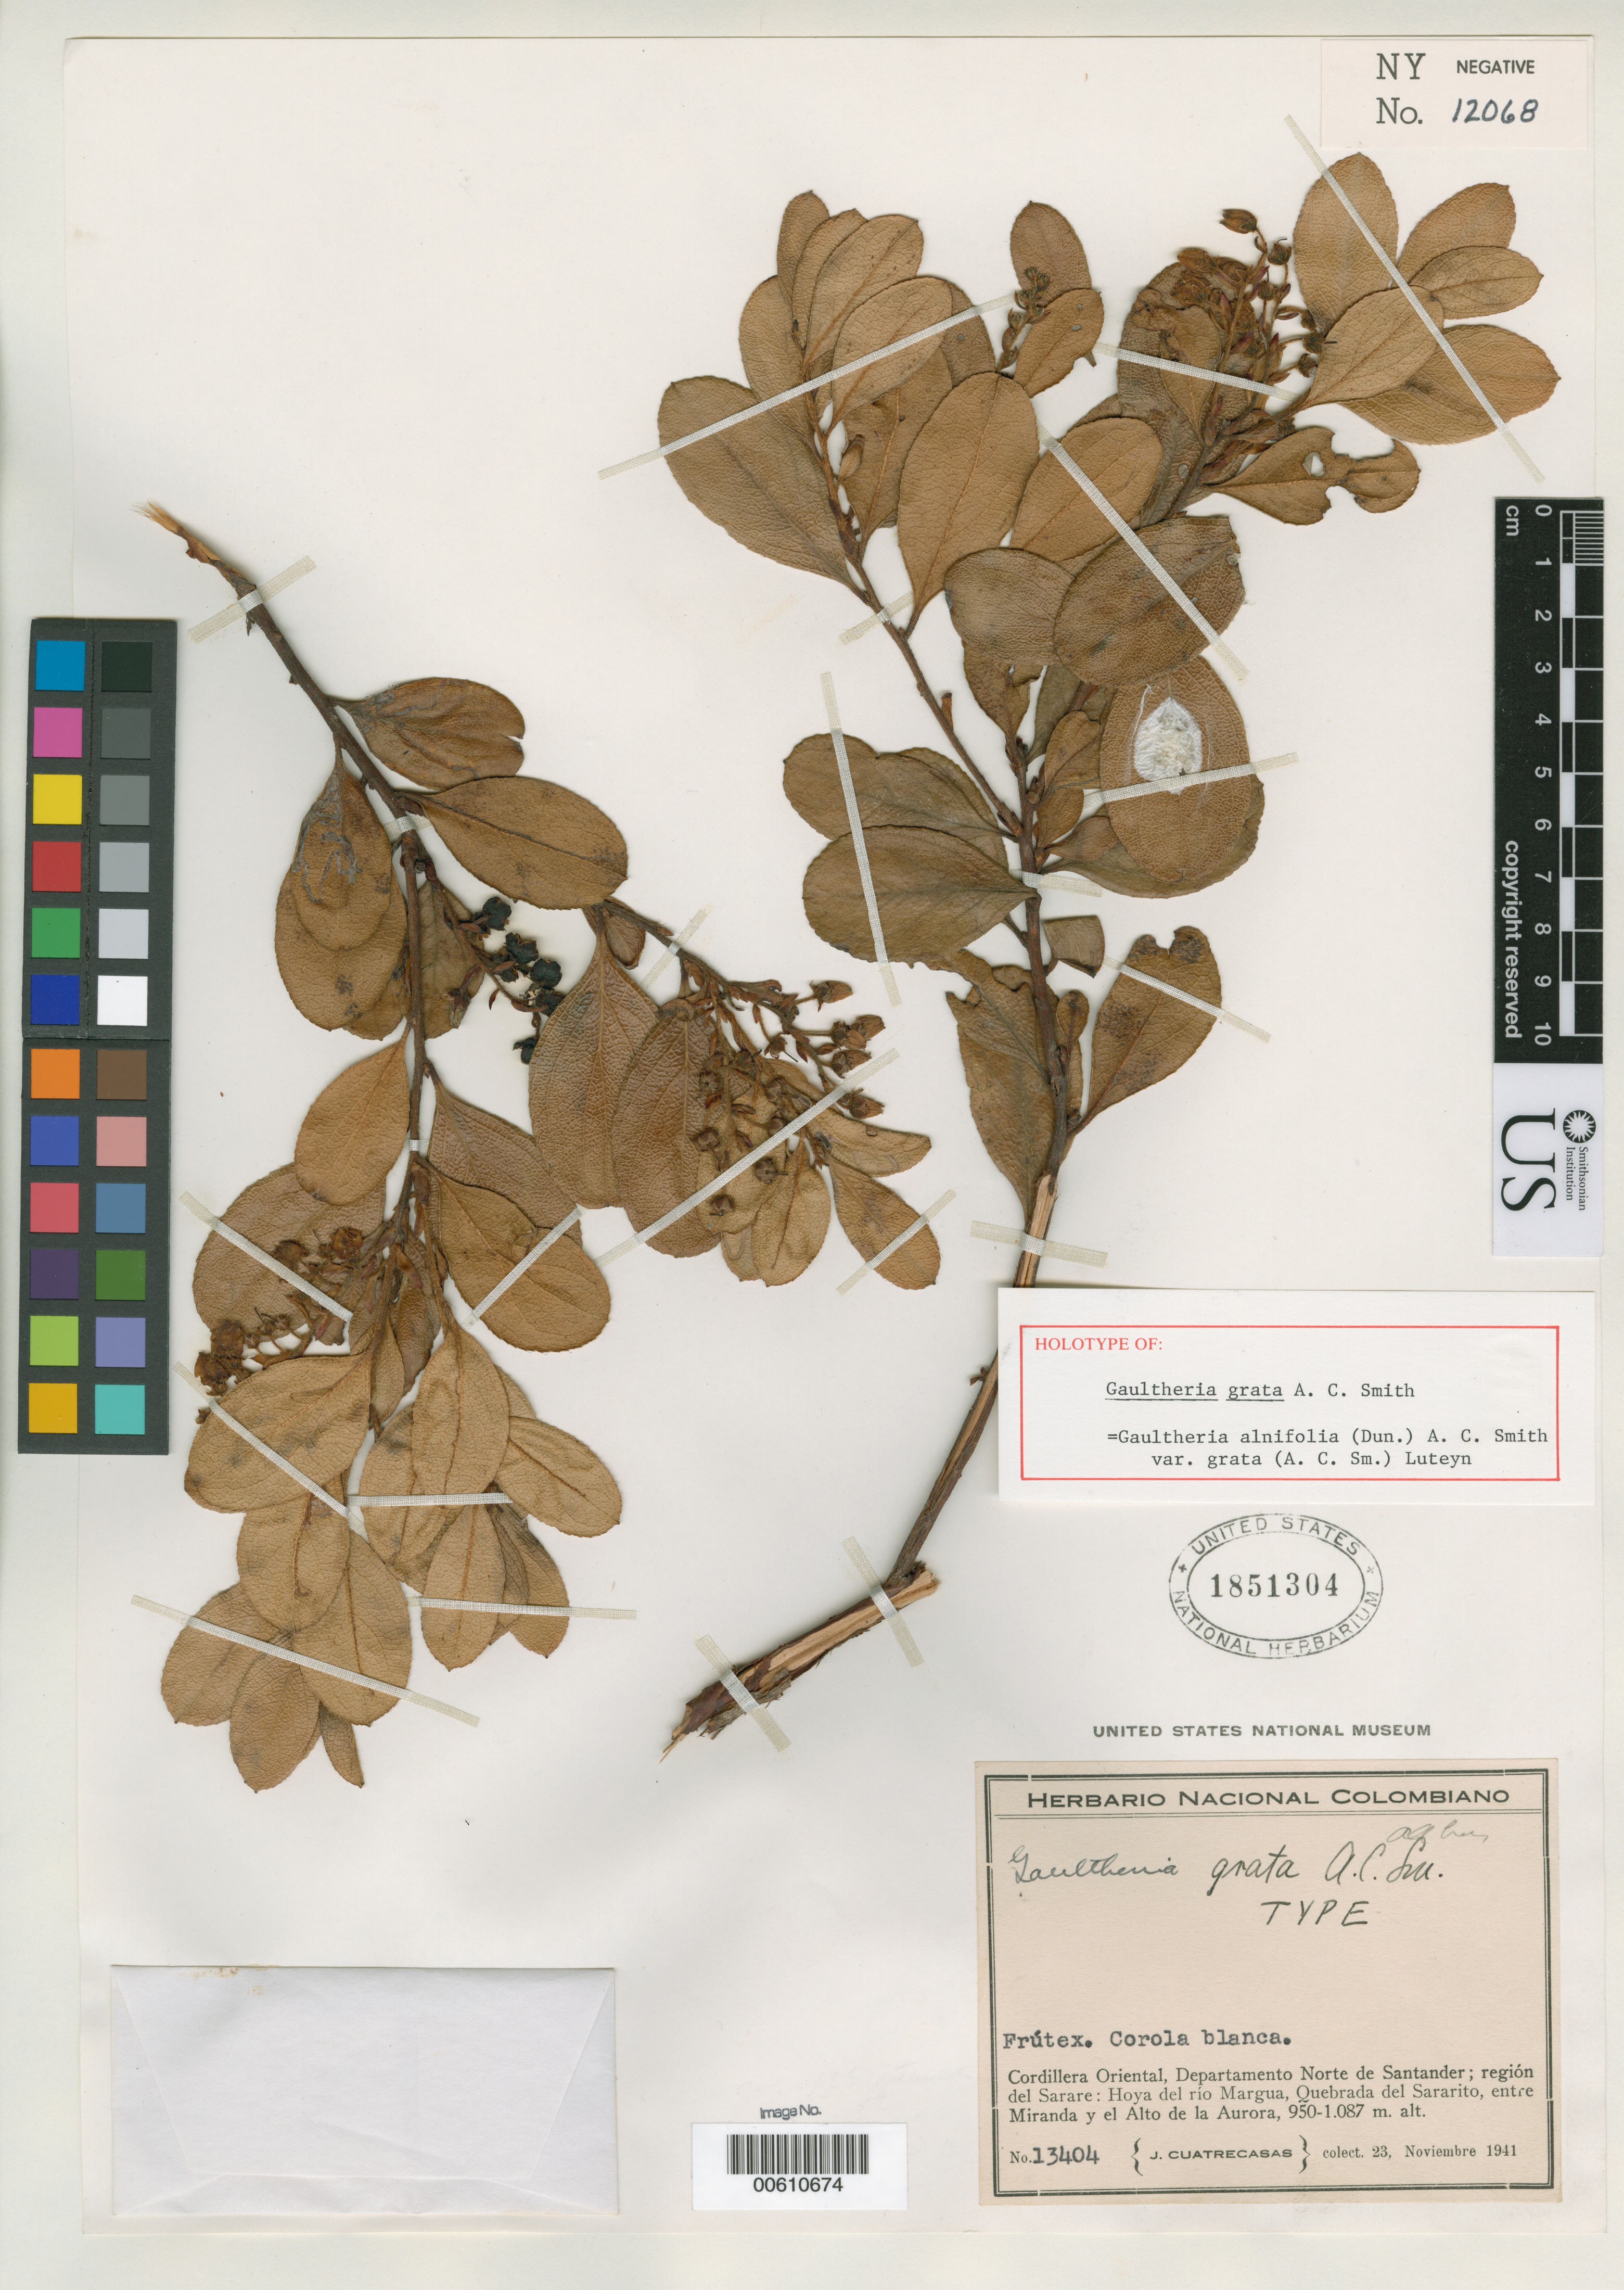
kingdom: Plantae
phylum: Tracheophyta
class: Magnoliopsida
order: Ericales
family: Ericaceae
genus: Gaultheria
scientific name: Gaultheria grata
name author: A.C. Sm.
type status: Holotype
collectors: J. Cuatrecasas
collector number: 13404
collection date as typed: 23 Nov 1941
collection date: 1941-11-23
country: Colombia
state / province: Norte de Santander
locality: Between Miranda & Alto de La Aurora, Quebrada del Sararito, Valley of Rio Margua, Sarare region.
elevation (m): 950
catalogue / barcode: US 1851304